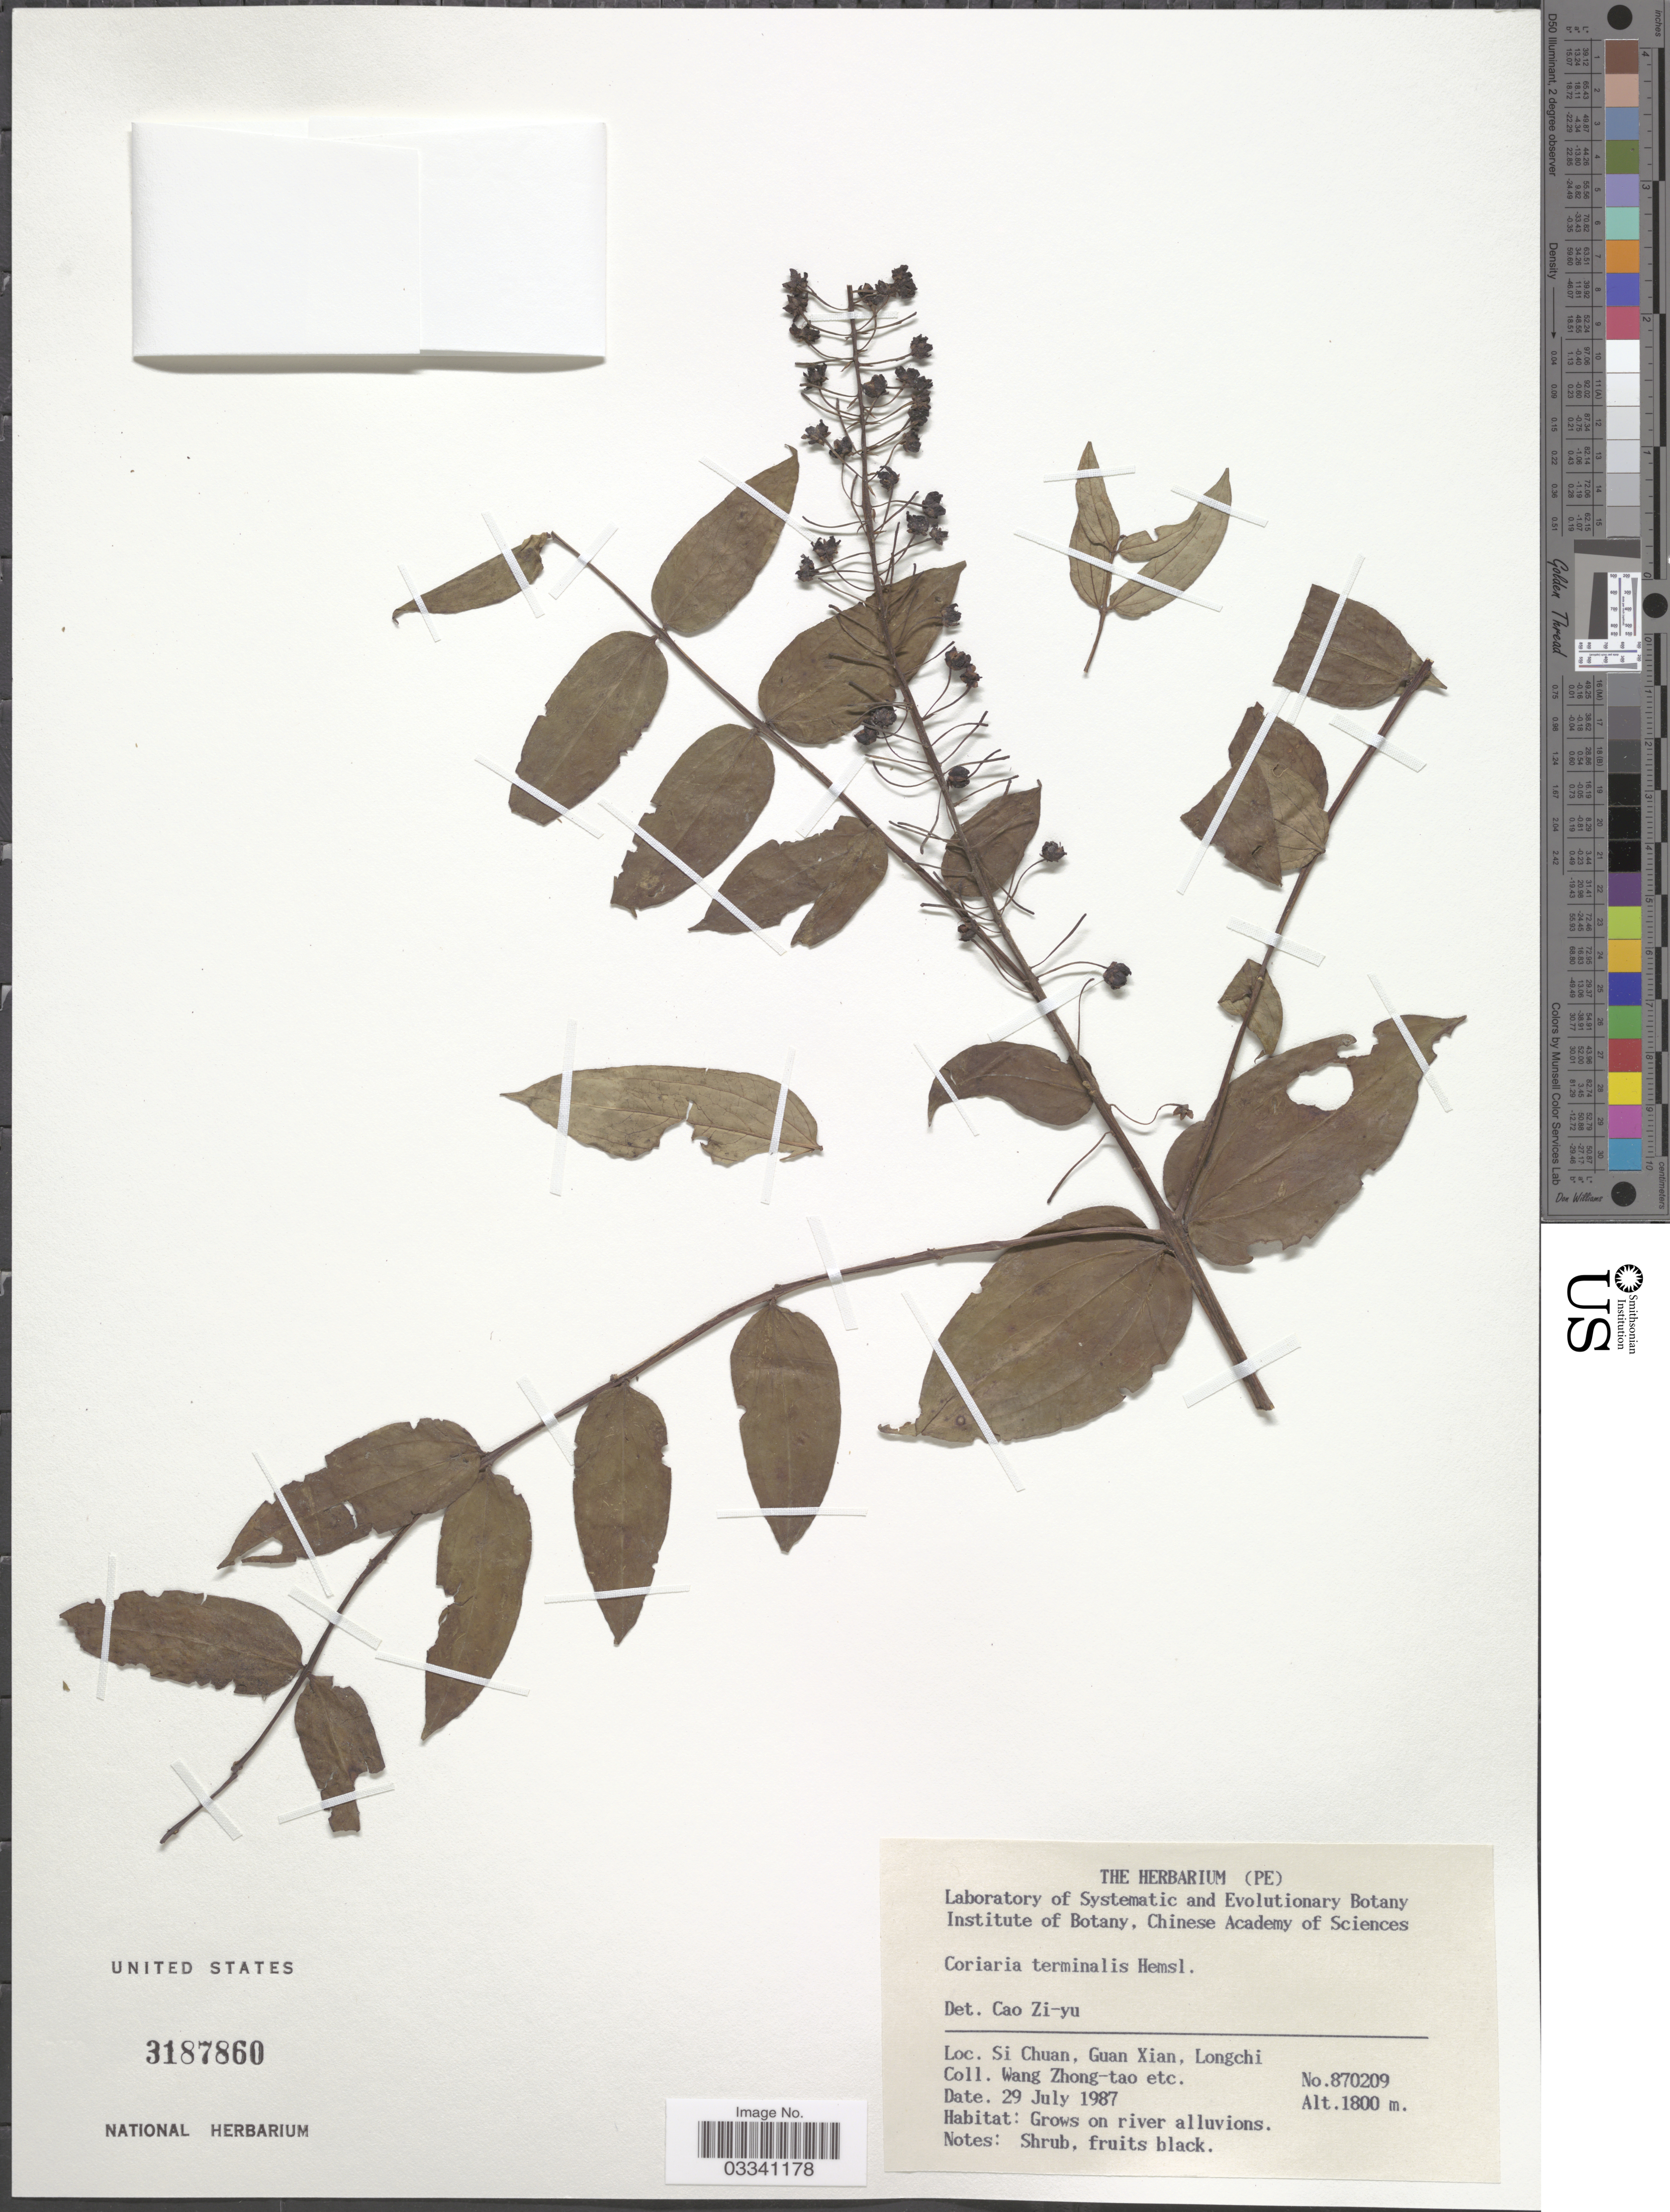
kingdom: Plantae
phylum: Tracheophyta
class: Magnoliopsida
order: Cucurbitales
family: Coriariaceae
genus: Coriaria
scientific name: Coriaria terminalis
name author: Hemsl.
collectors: W. Zhong-Tao & et al.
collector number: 870209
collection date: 1987-07-29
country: China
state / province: Sichuan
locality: Si Chuan, Guan Xian, Longchi.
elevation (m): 1800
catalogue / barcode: US 3187860